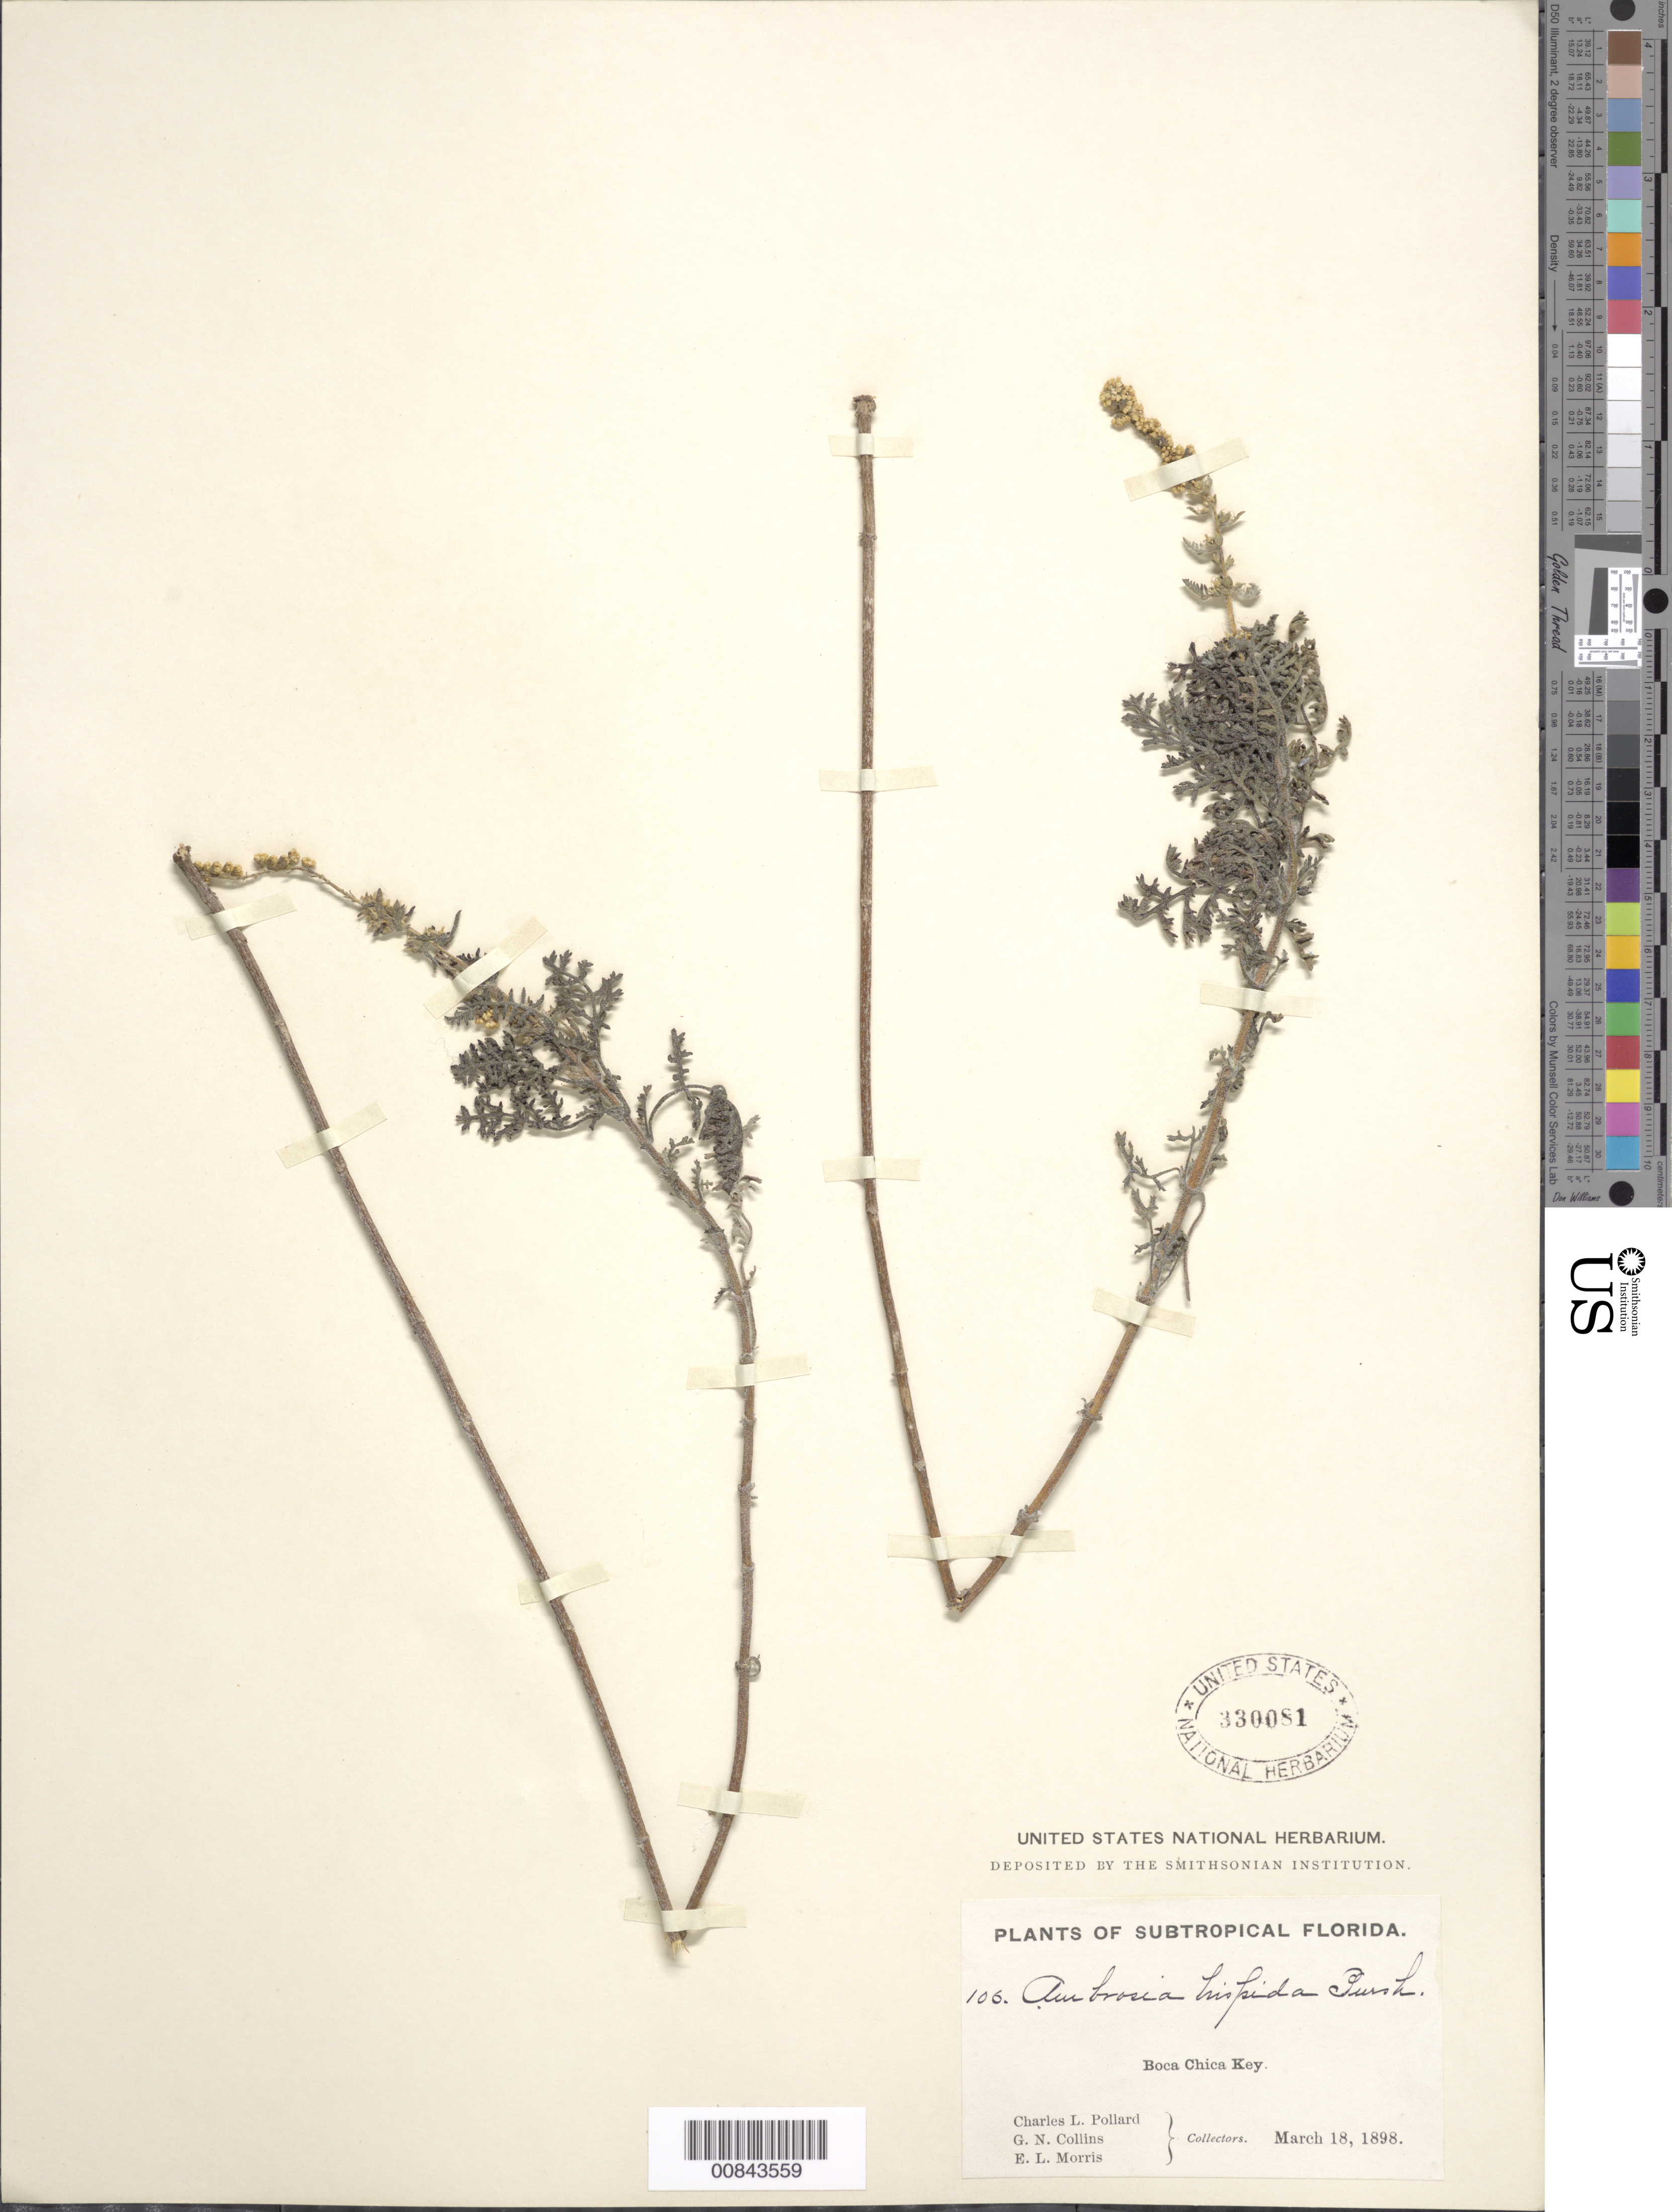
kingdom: Plantae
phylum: Tracheophyta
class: Magnoliopsida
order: Asterales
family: Asteraceae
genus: Ambrosia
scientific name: Ambrosia hispida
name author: Pursh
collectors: C. L. Pollard, G. Collins & E. L. Morris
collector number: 106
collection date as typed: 18 Mar 1898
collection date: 1898-03-18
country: United States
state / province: Florida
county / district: Monroe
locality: Boca Chica Key.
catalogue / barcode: US 330081